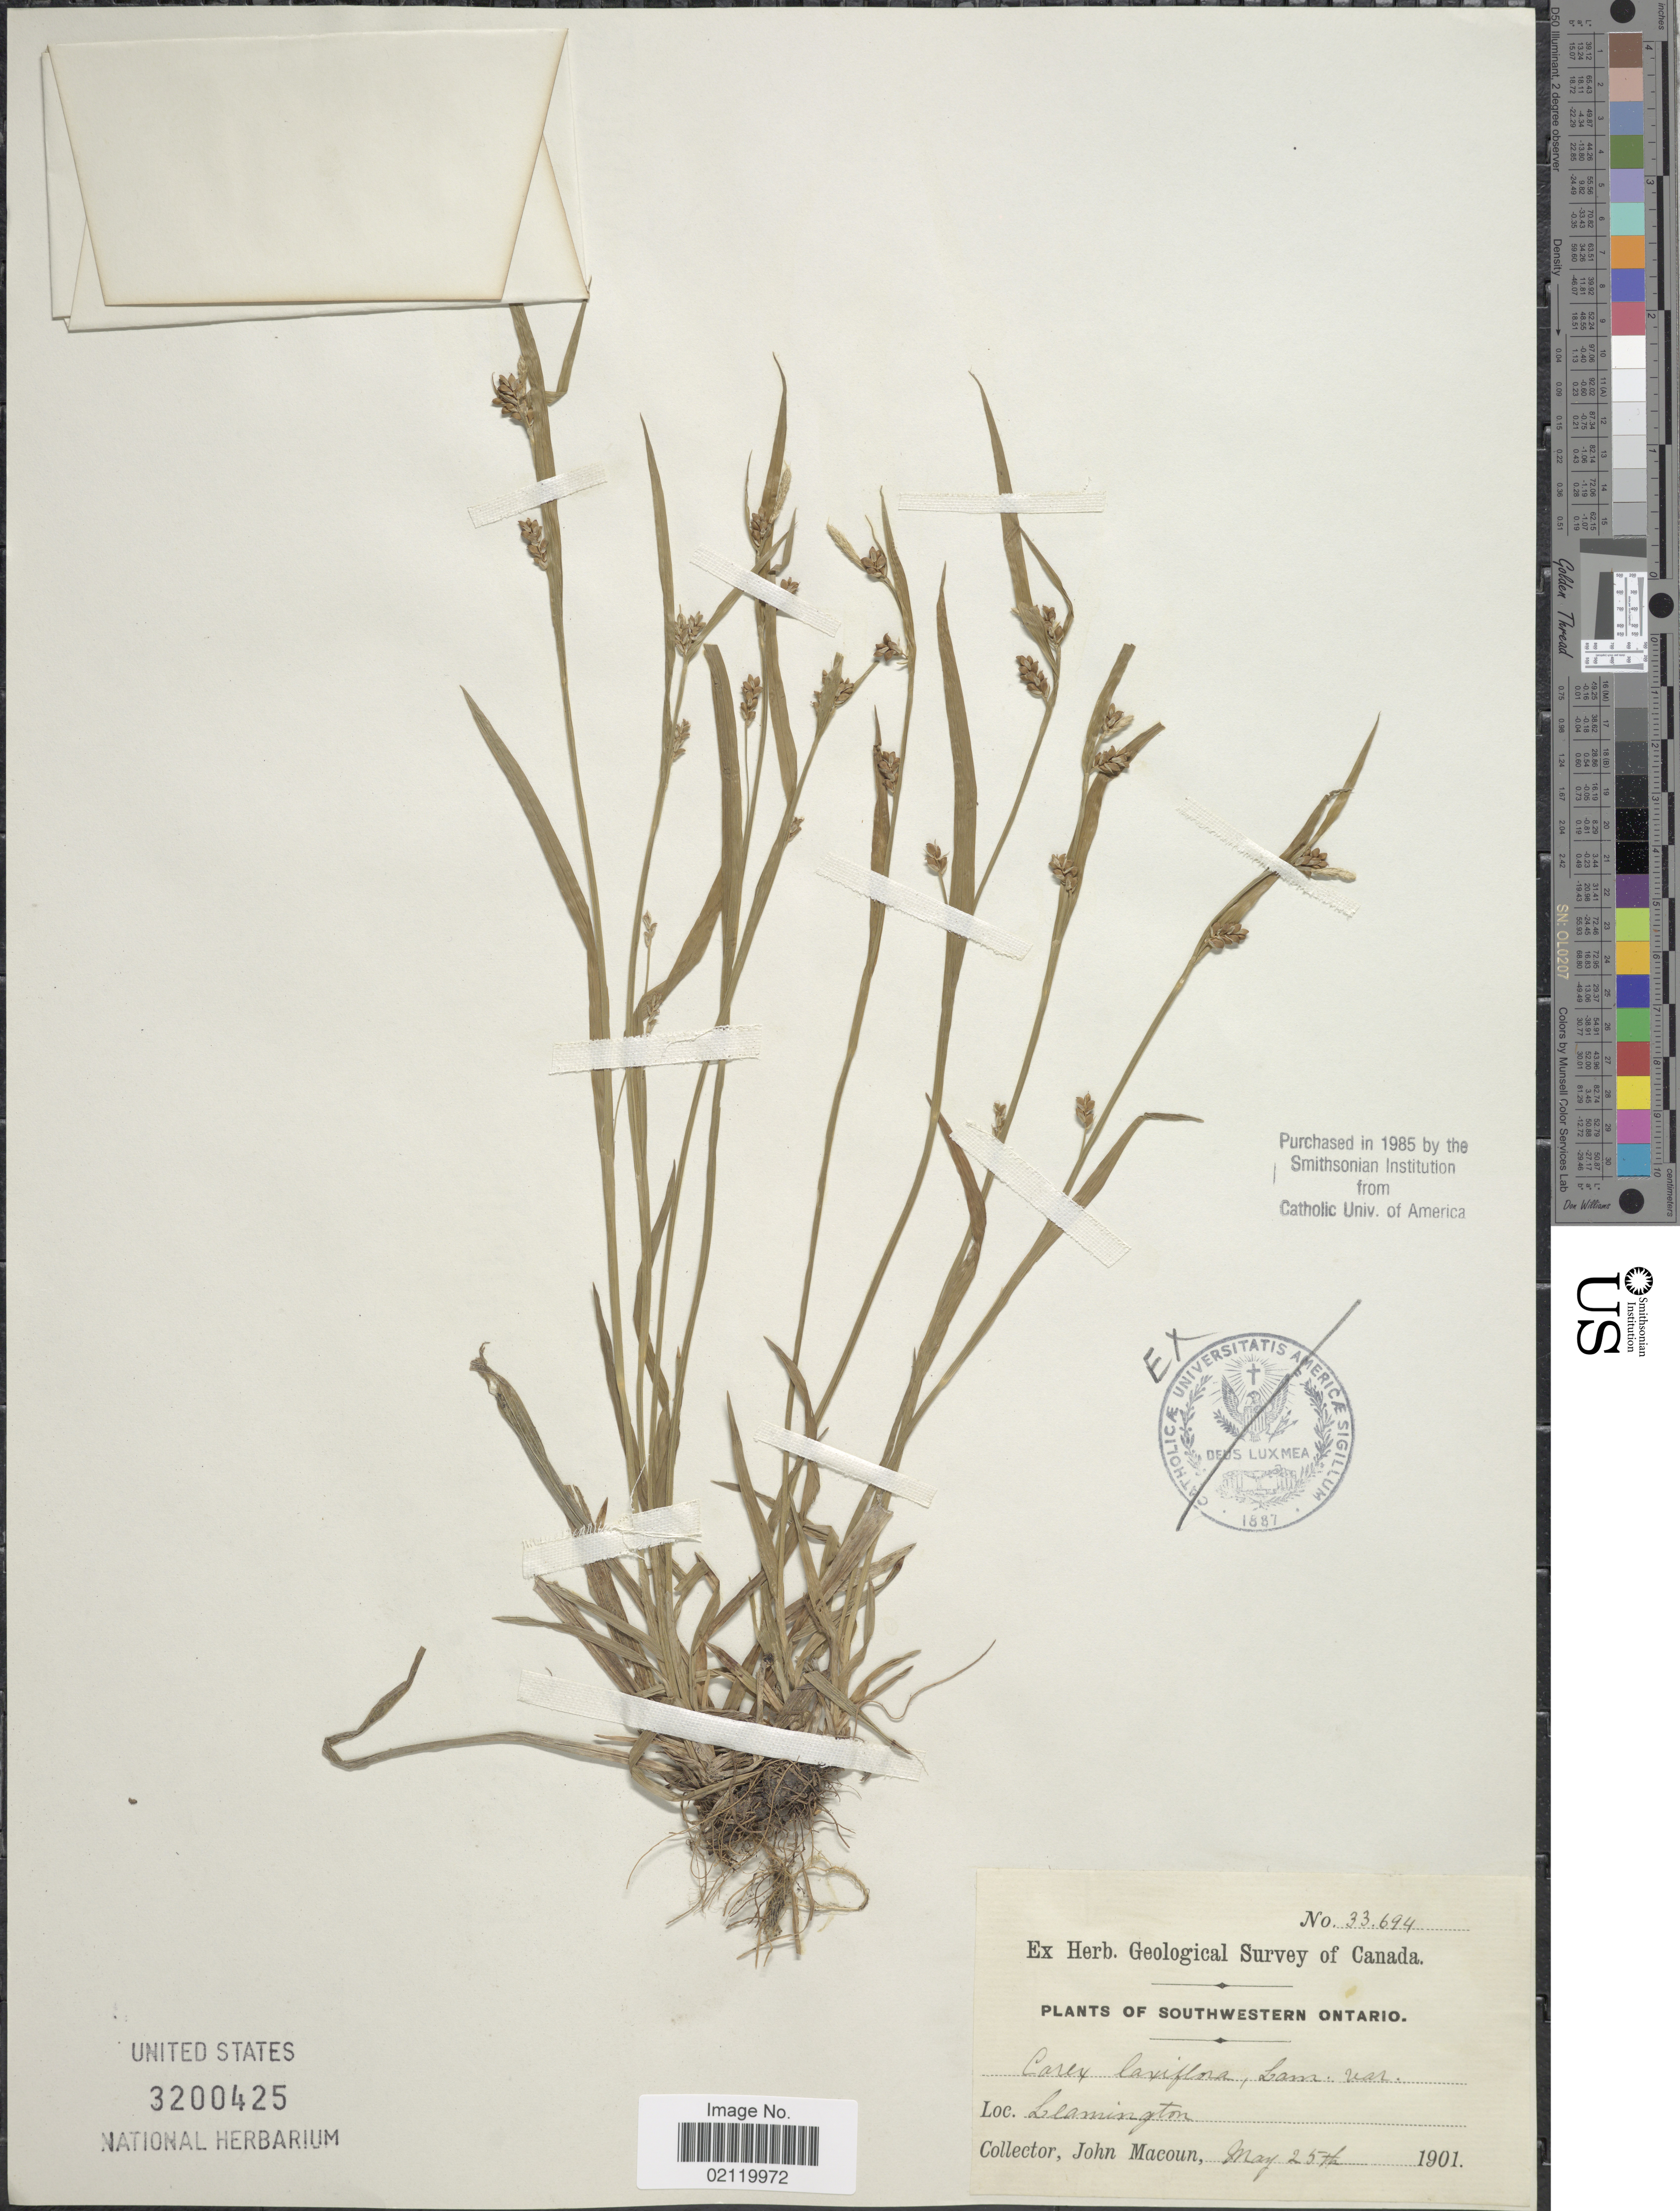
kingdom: Plantae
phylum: Tracheophyta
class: Liliopsida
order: Poales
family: Cyperaceae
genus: Carex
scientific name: Carex laxiflora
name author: Lam.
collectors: J. Macoun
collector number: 33694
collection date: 1901-05-25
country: Canada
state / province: Ontario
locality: Southwestern Ontario. Leamington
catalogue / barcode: US 3200425